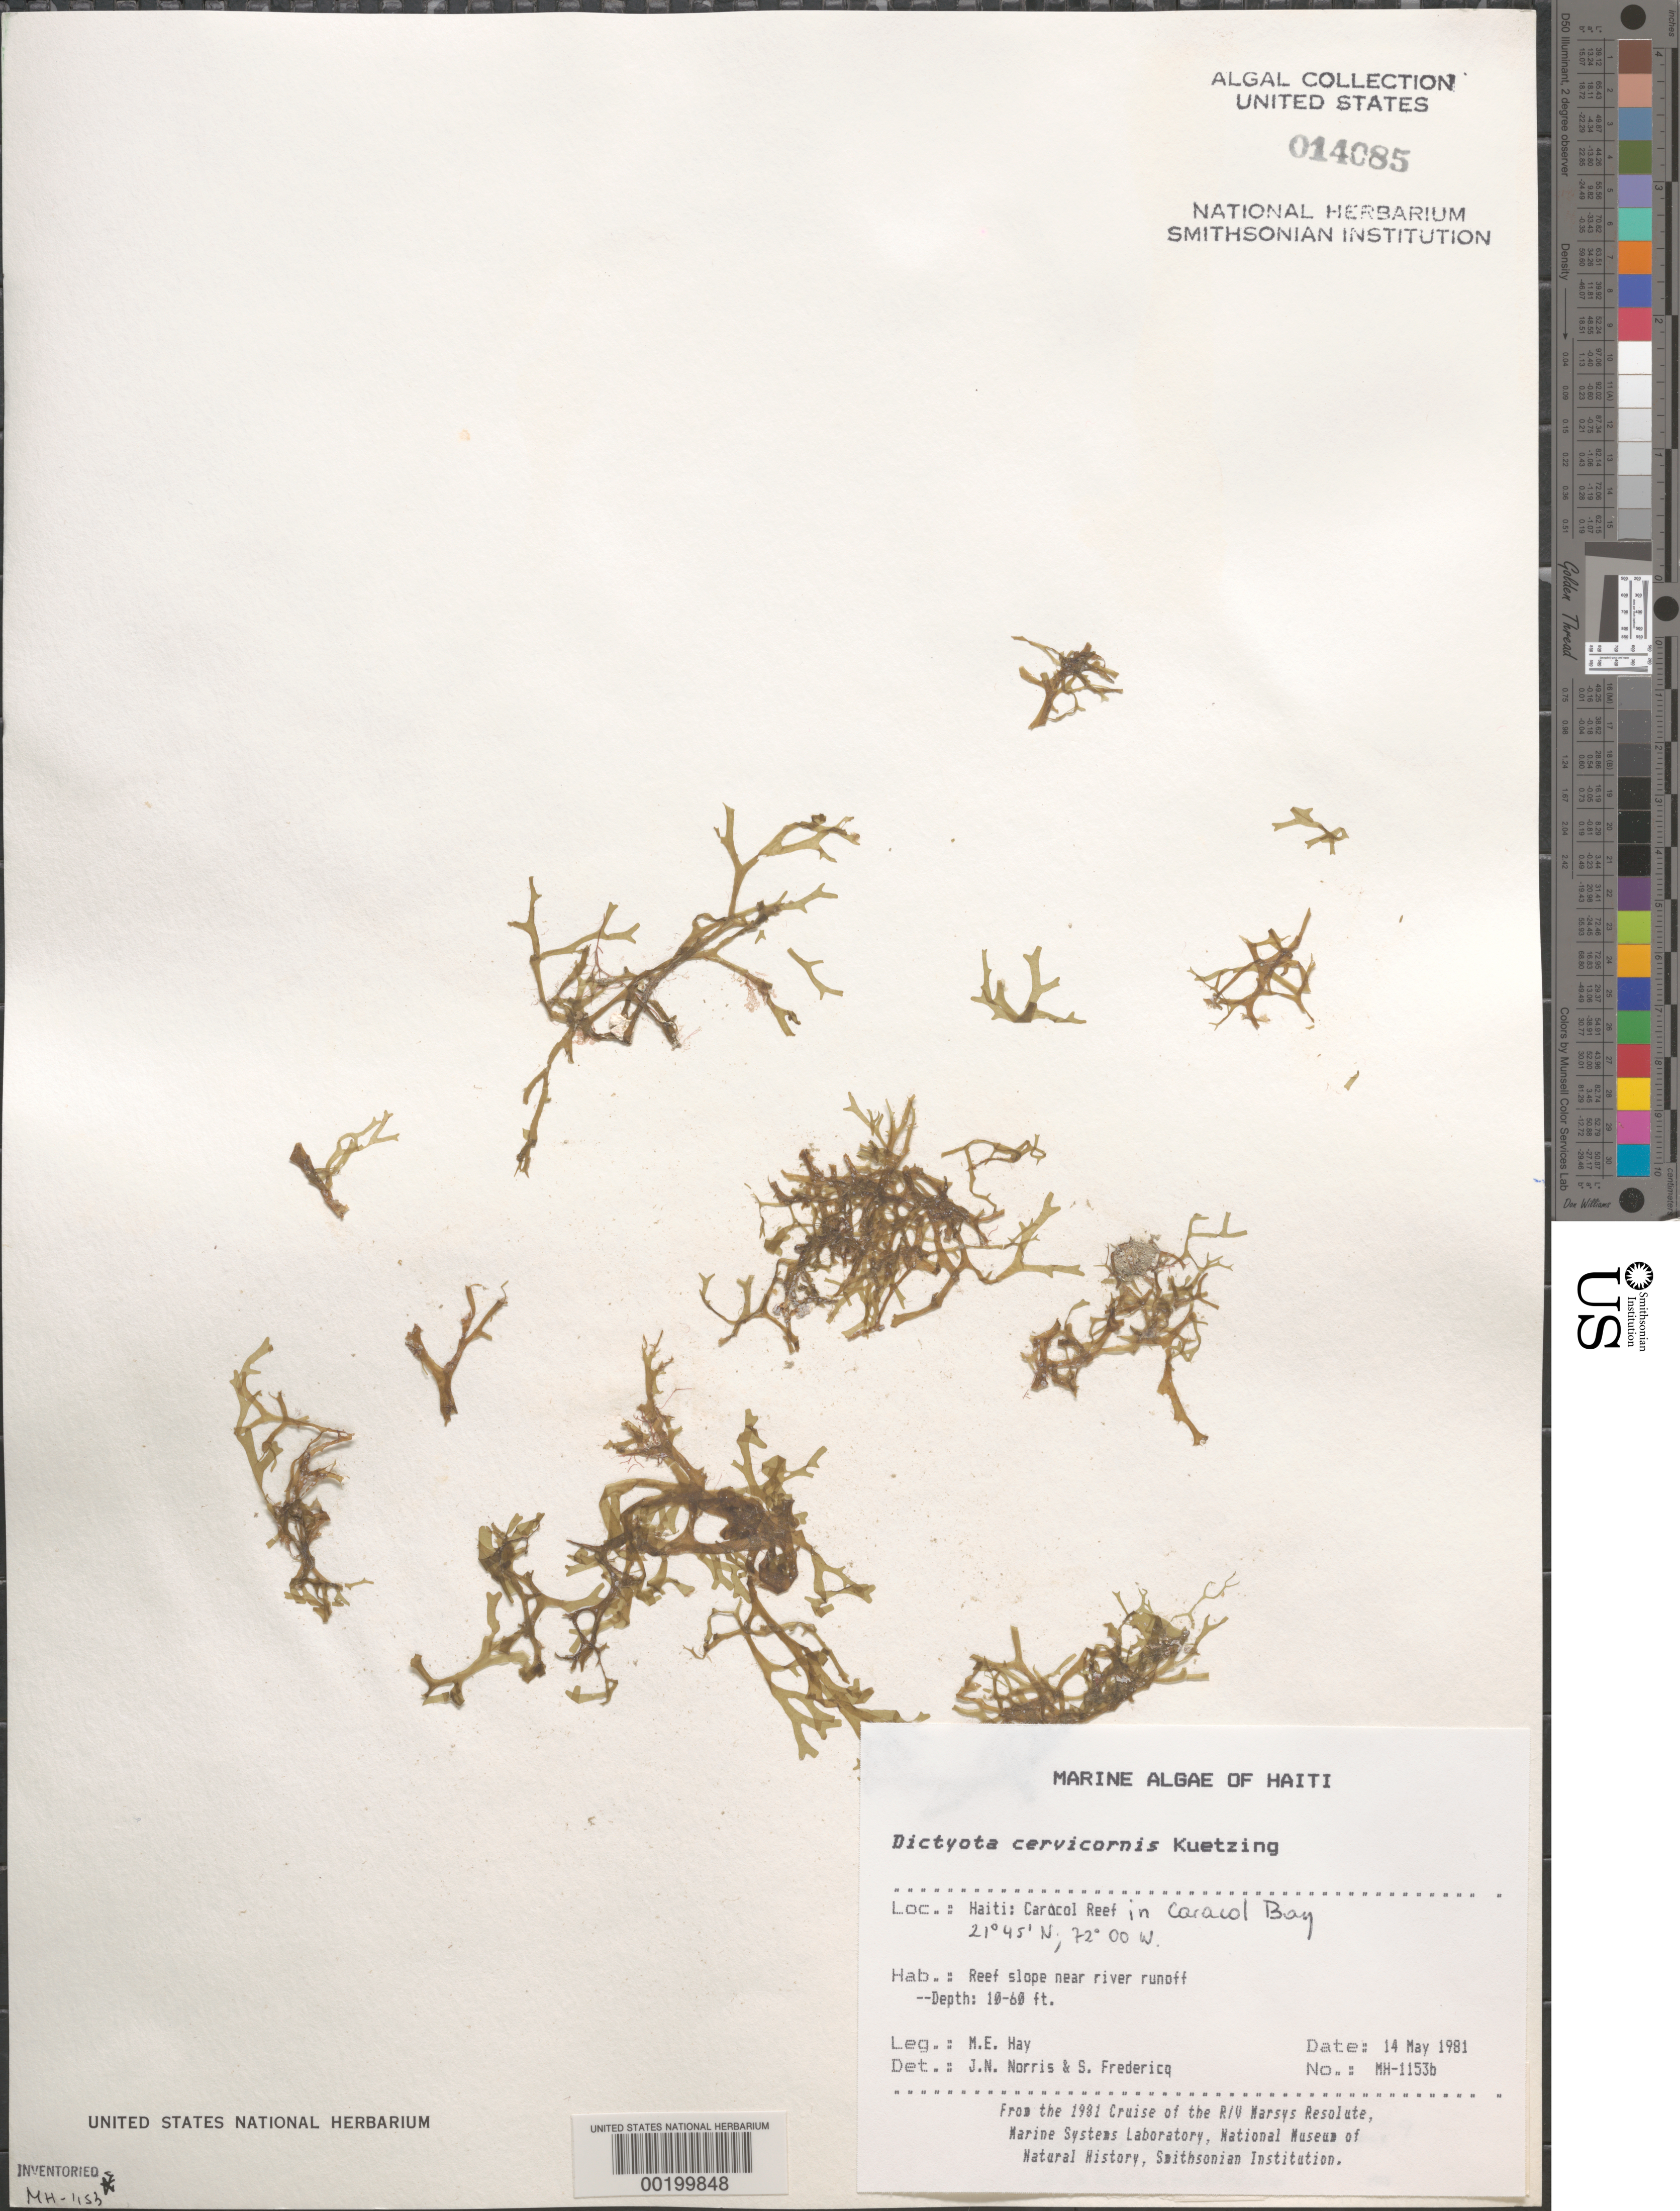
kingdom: Chromista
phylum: Ochrophyta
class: Phaeophyceae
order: Dictyotales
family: Dictyotaceae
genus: Dictyota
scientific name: Dictyota cervicornis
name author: Kütz.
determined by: Norris, J. N.; Fredericq, S.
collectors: M. E. Hay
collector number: MEH-1153b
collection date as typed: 14 May 1981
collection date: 1981-05-14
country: Haiti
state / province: Nord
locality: Caracol Reef, Caracol Bay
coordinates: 21 45'N, 72 00'W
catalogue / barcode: US 14085